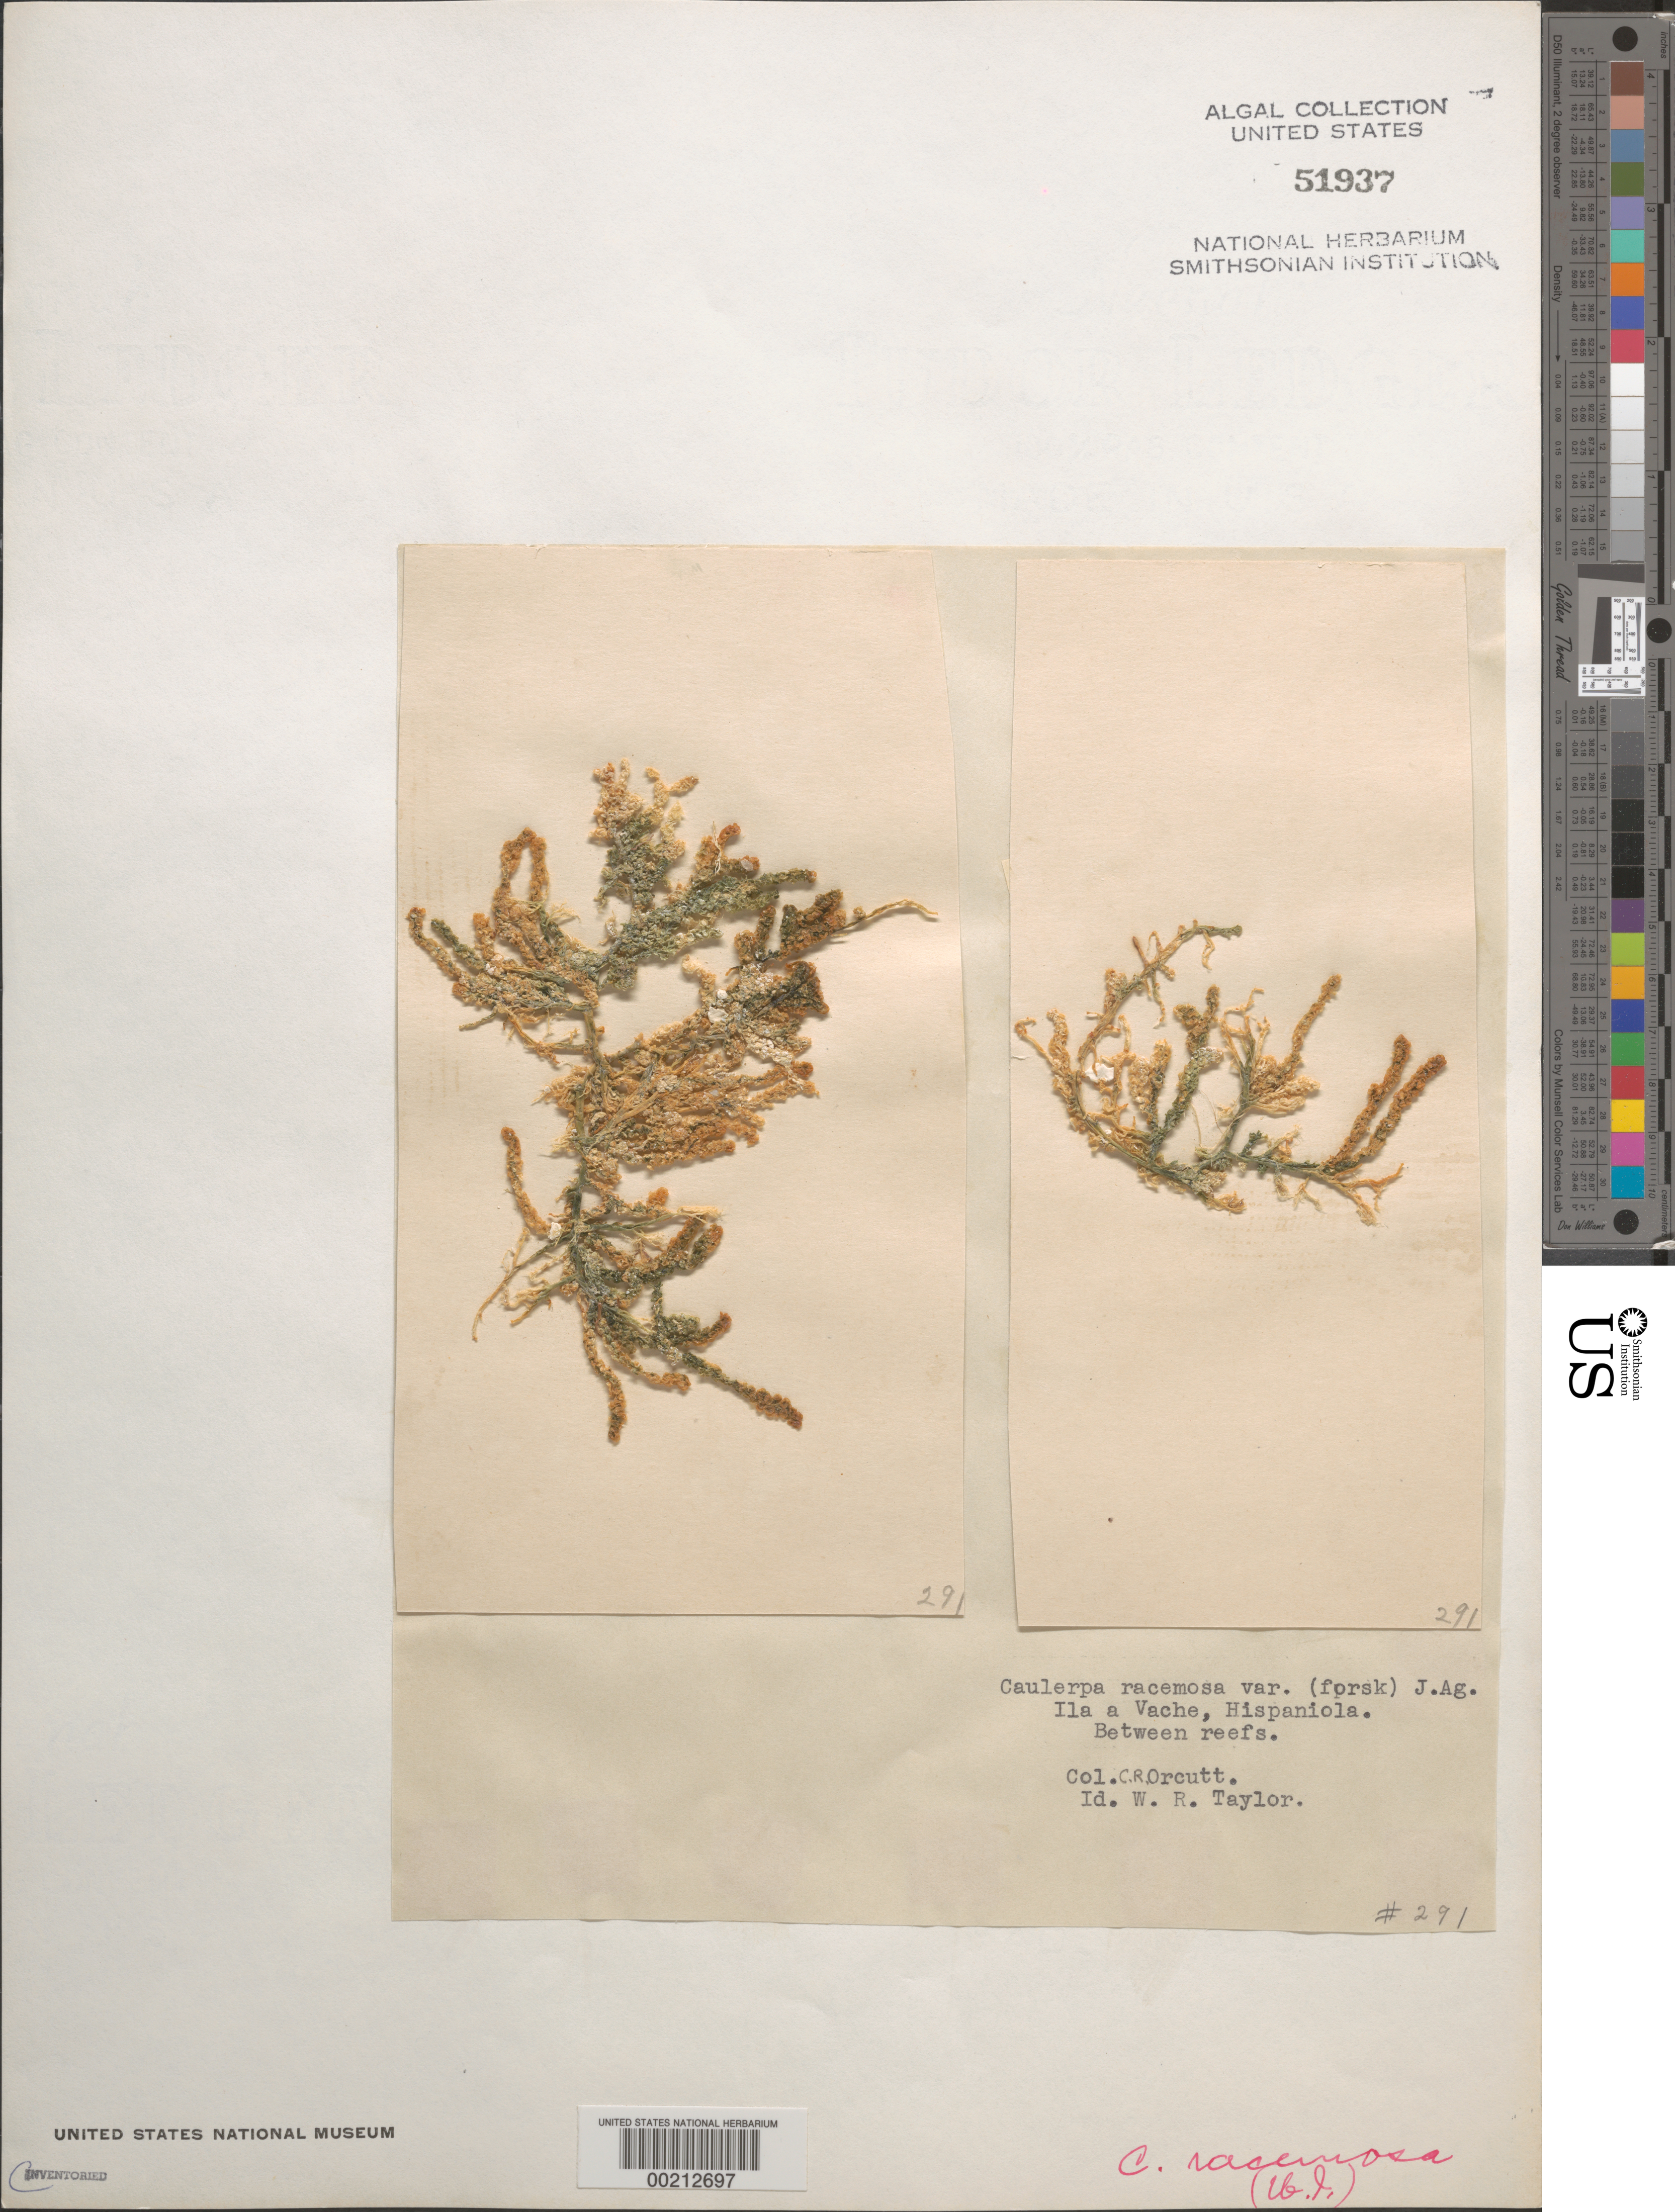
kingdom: Plantae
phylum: Chlorophyta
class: Ulvophyceae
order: Bryopsidales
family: Caulerpaceae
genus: Caulerpa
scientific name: Caulerpa racemosa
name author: (Forssk.) J. Agardh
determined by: Taylor, William R.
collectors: C. R. Orcutt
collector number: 291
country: Haiti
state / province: Sud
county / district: Les Cayes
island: Ile á Vache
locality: Ile-a-vache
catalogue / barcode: US 51937